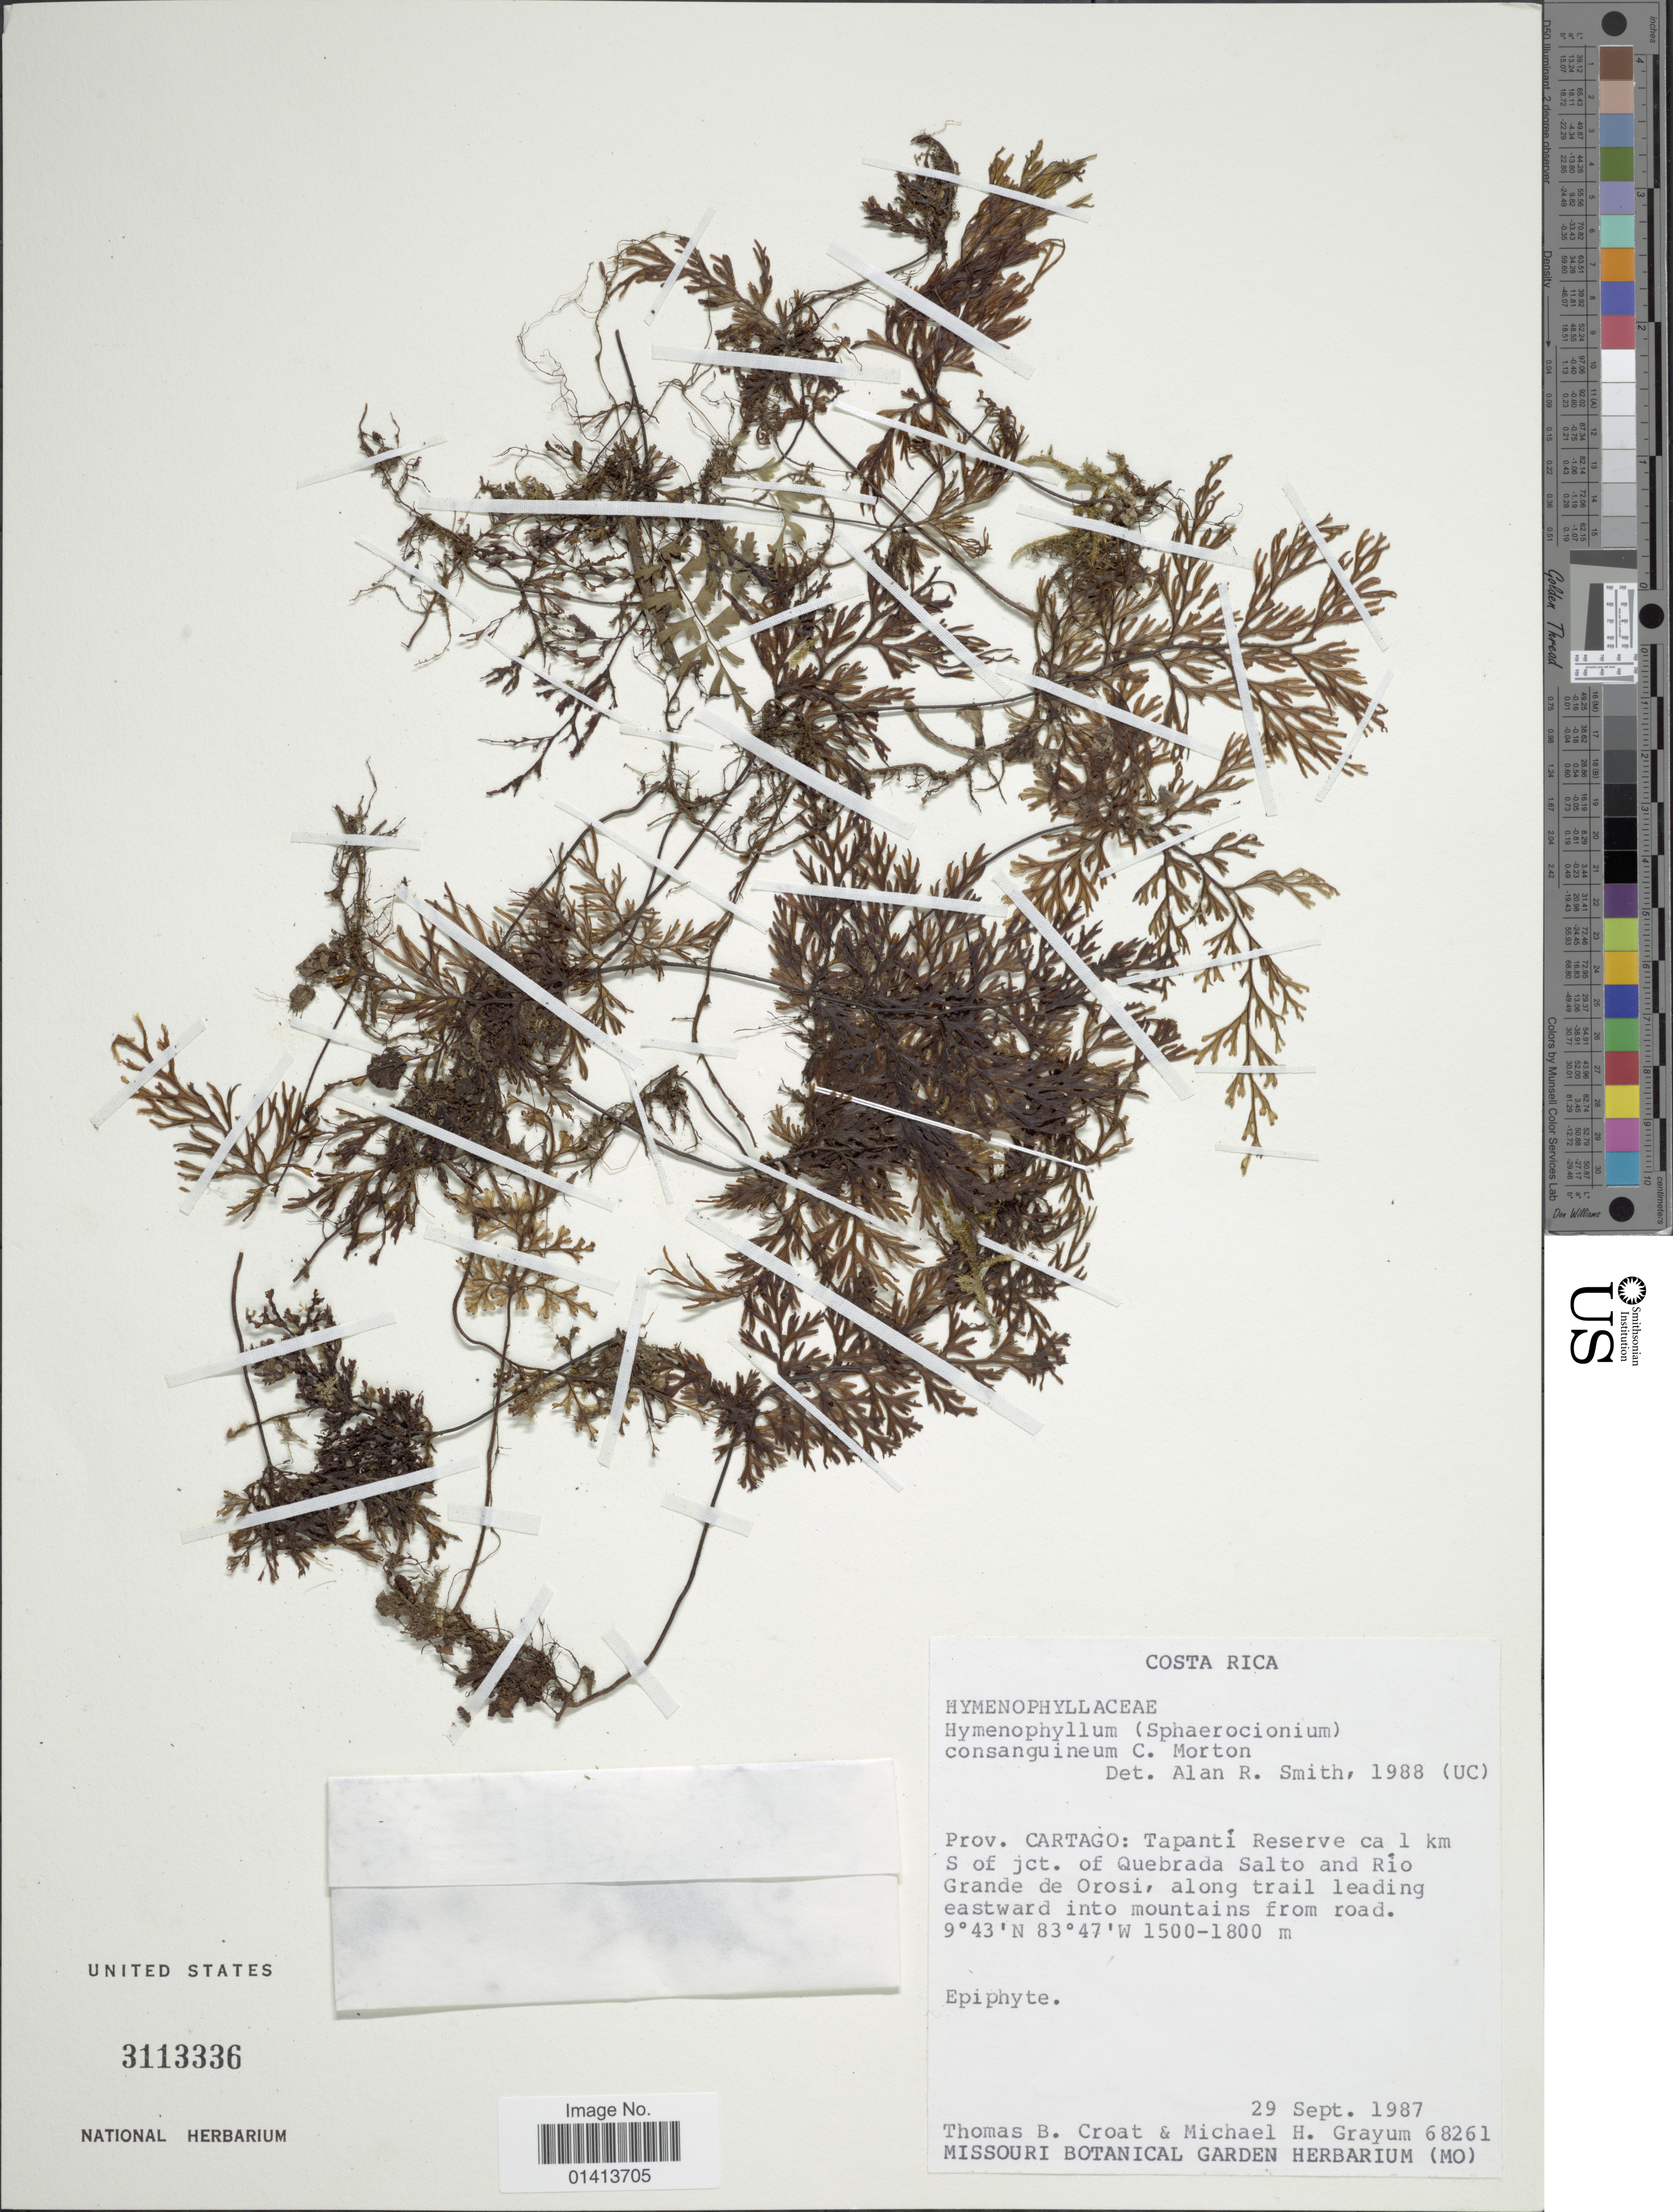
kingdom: Plantae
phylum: Tracheophyta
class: Polypodiopsida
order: Hymenophyllales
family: Hymenophyllaceae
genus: Hymenophyllum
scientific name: Hymenophyllum consanguineum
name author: C.V. Morton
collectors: T. B. Croat & M. H. Grayum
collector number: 68261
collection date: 1987-09-29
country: Costa Rica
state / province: Cartago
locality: Tapanti Reserve ca 1 km S of jct of Quebrada Salto and Rio Grande de Orosi, along ttrail leading eastward into mountains from road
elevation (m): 1500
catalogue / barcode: US 3113336